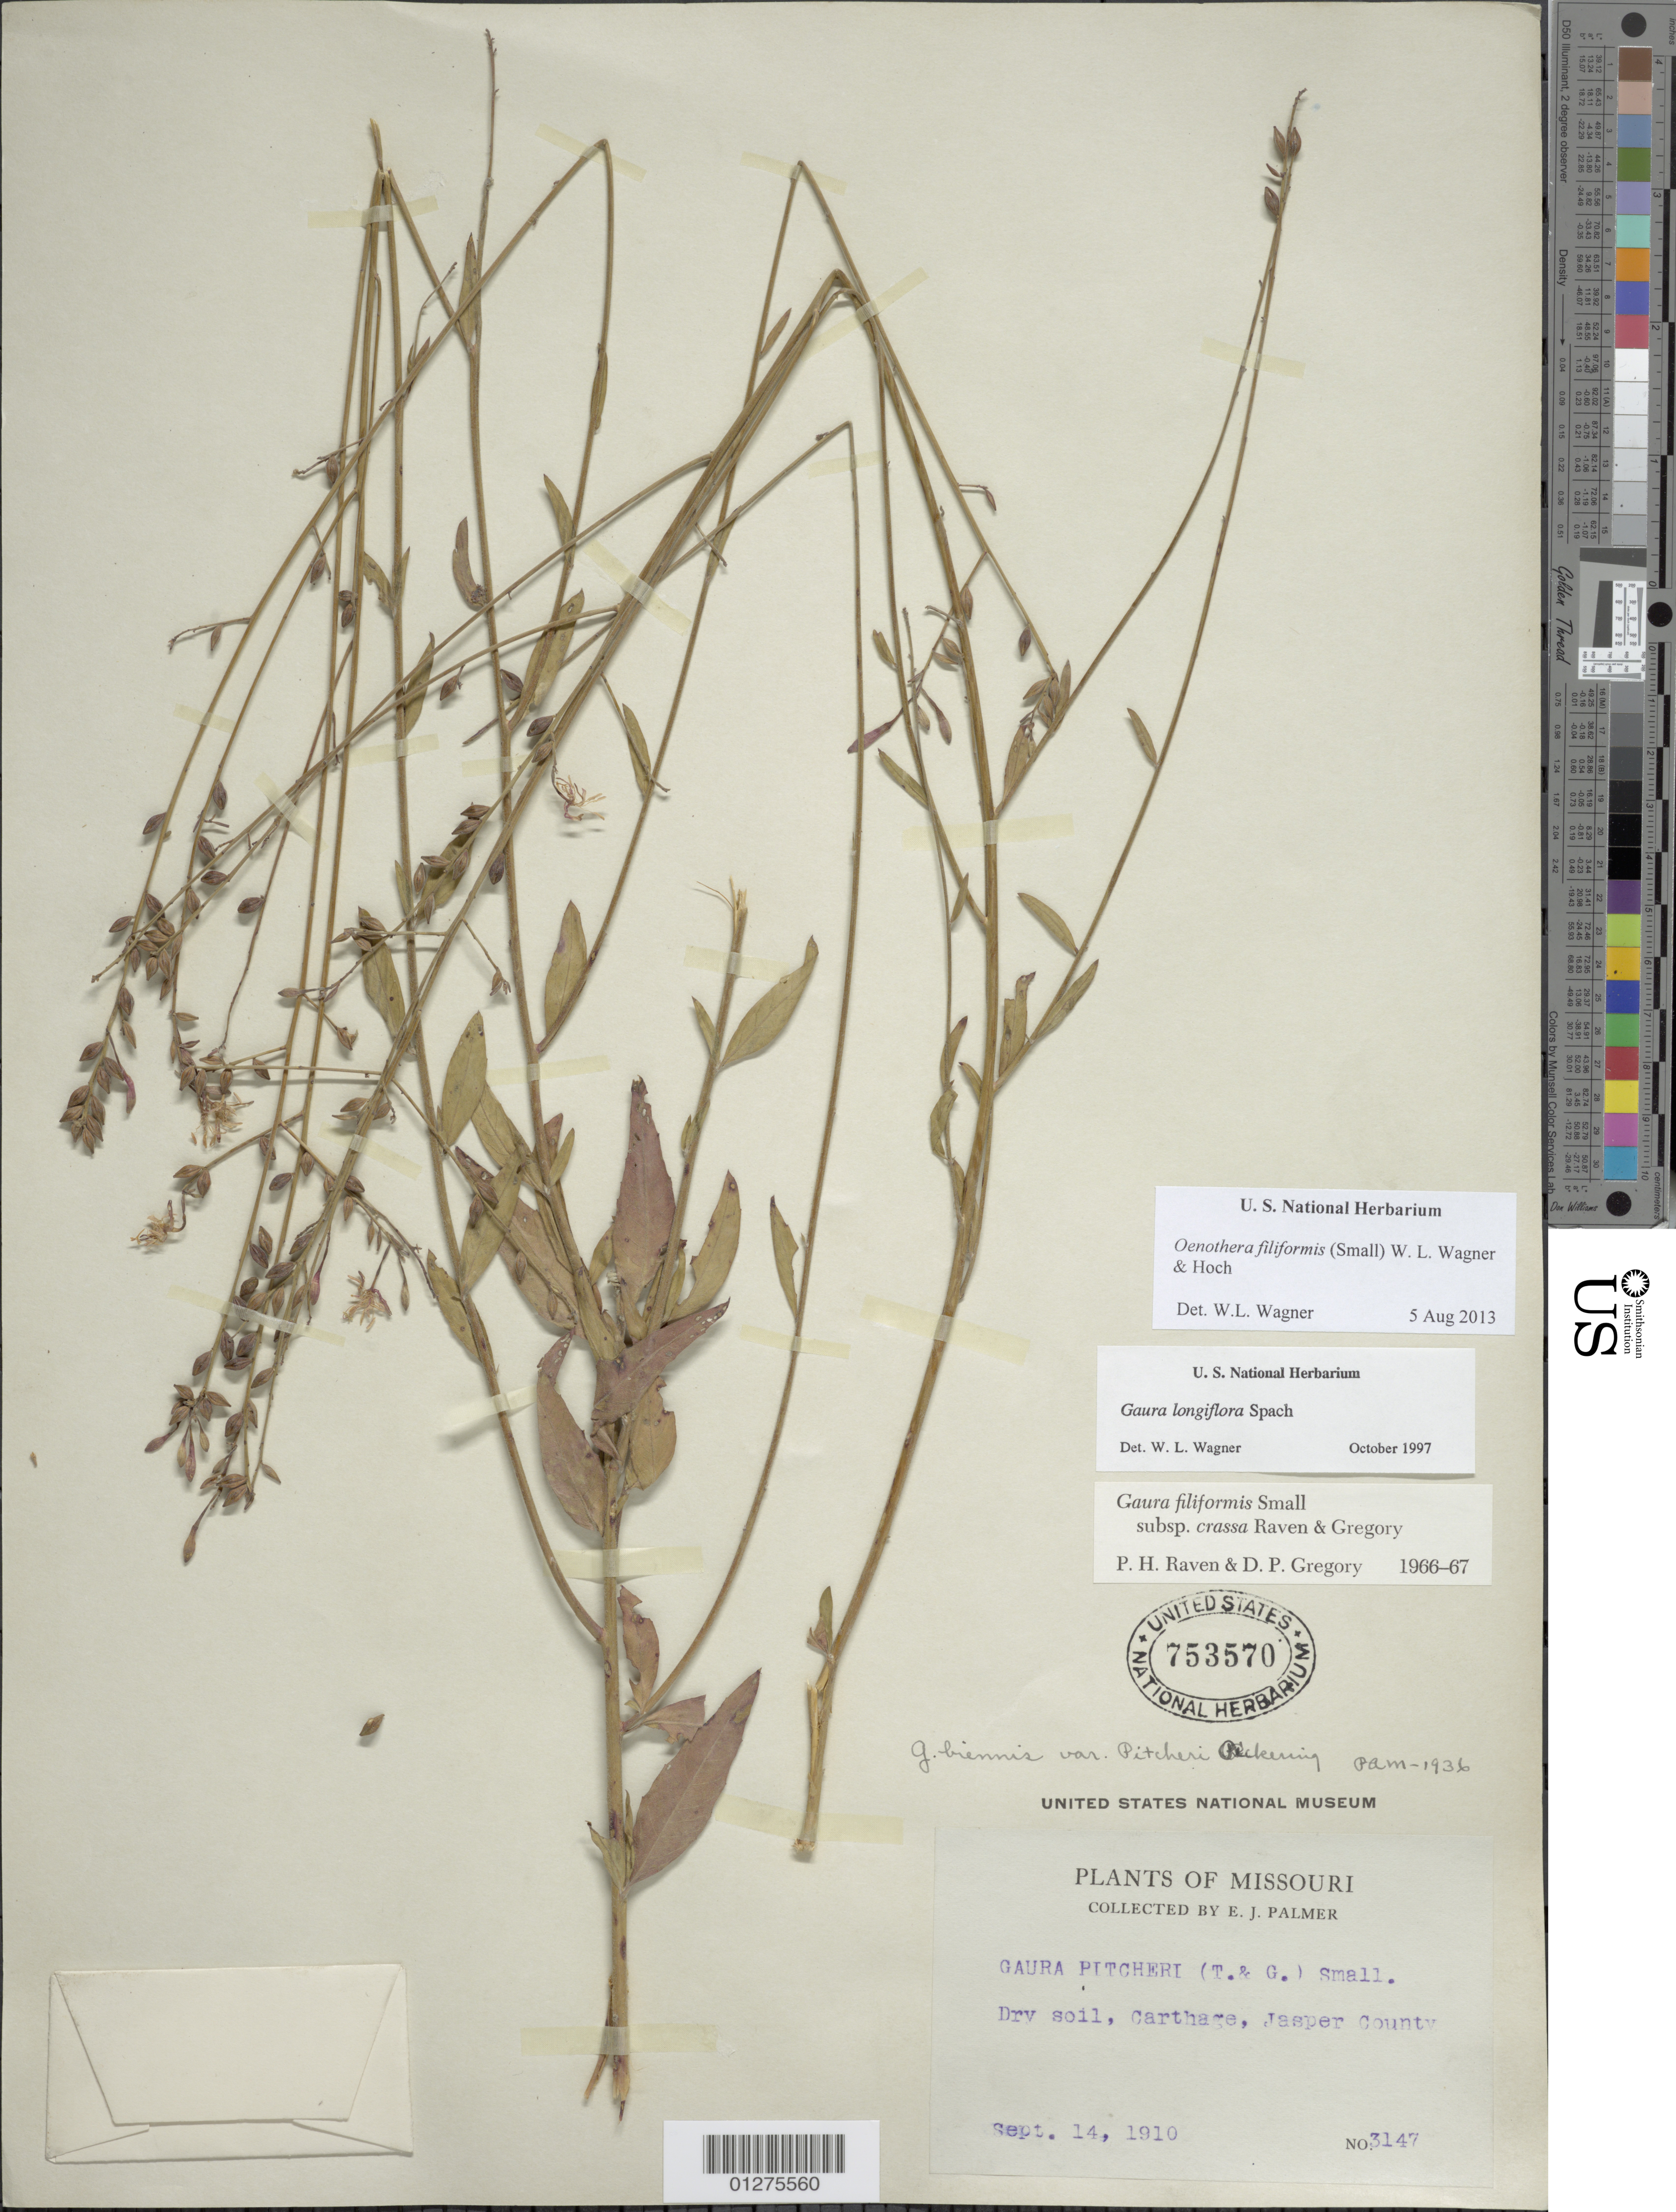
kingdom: Plantae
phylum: Tracheophyta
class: Magnoliopsida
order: Myrtales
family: Onagraceae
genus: Oenothera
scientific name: Oenothera filiformis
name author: (Small) W.L. Wagner & Hoch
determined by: Wagner, W. L., (BOT), Smithsonian Institution - National Museum of Natural History (UNITED STATES)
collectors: E. J. Palmer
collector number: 3147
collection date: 1910-09-14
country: United States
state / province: Missouri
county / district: Jasper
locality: Carthage.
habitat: Dry soil.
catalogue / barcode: US 753570